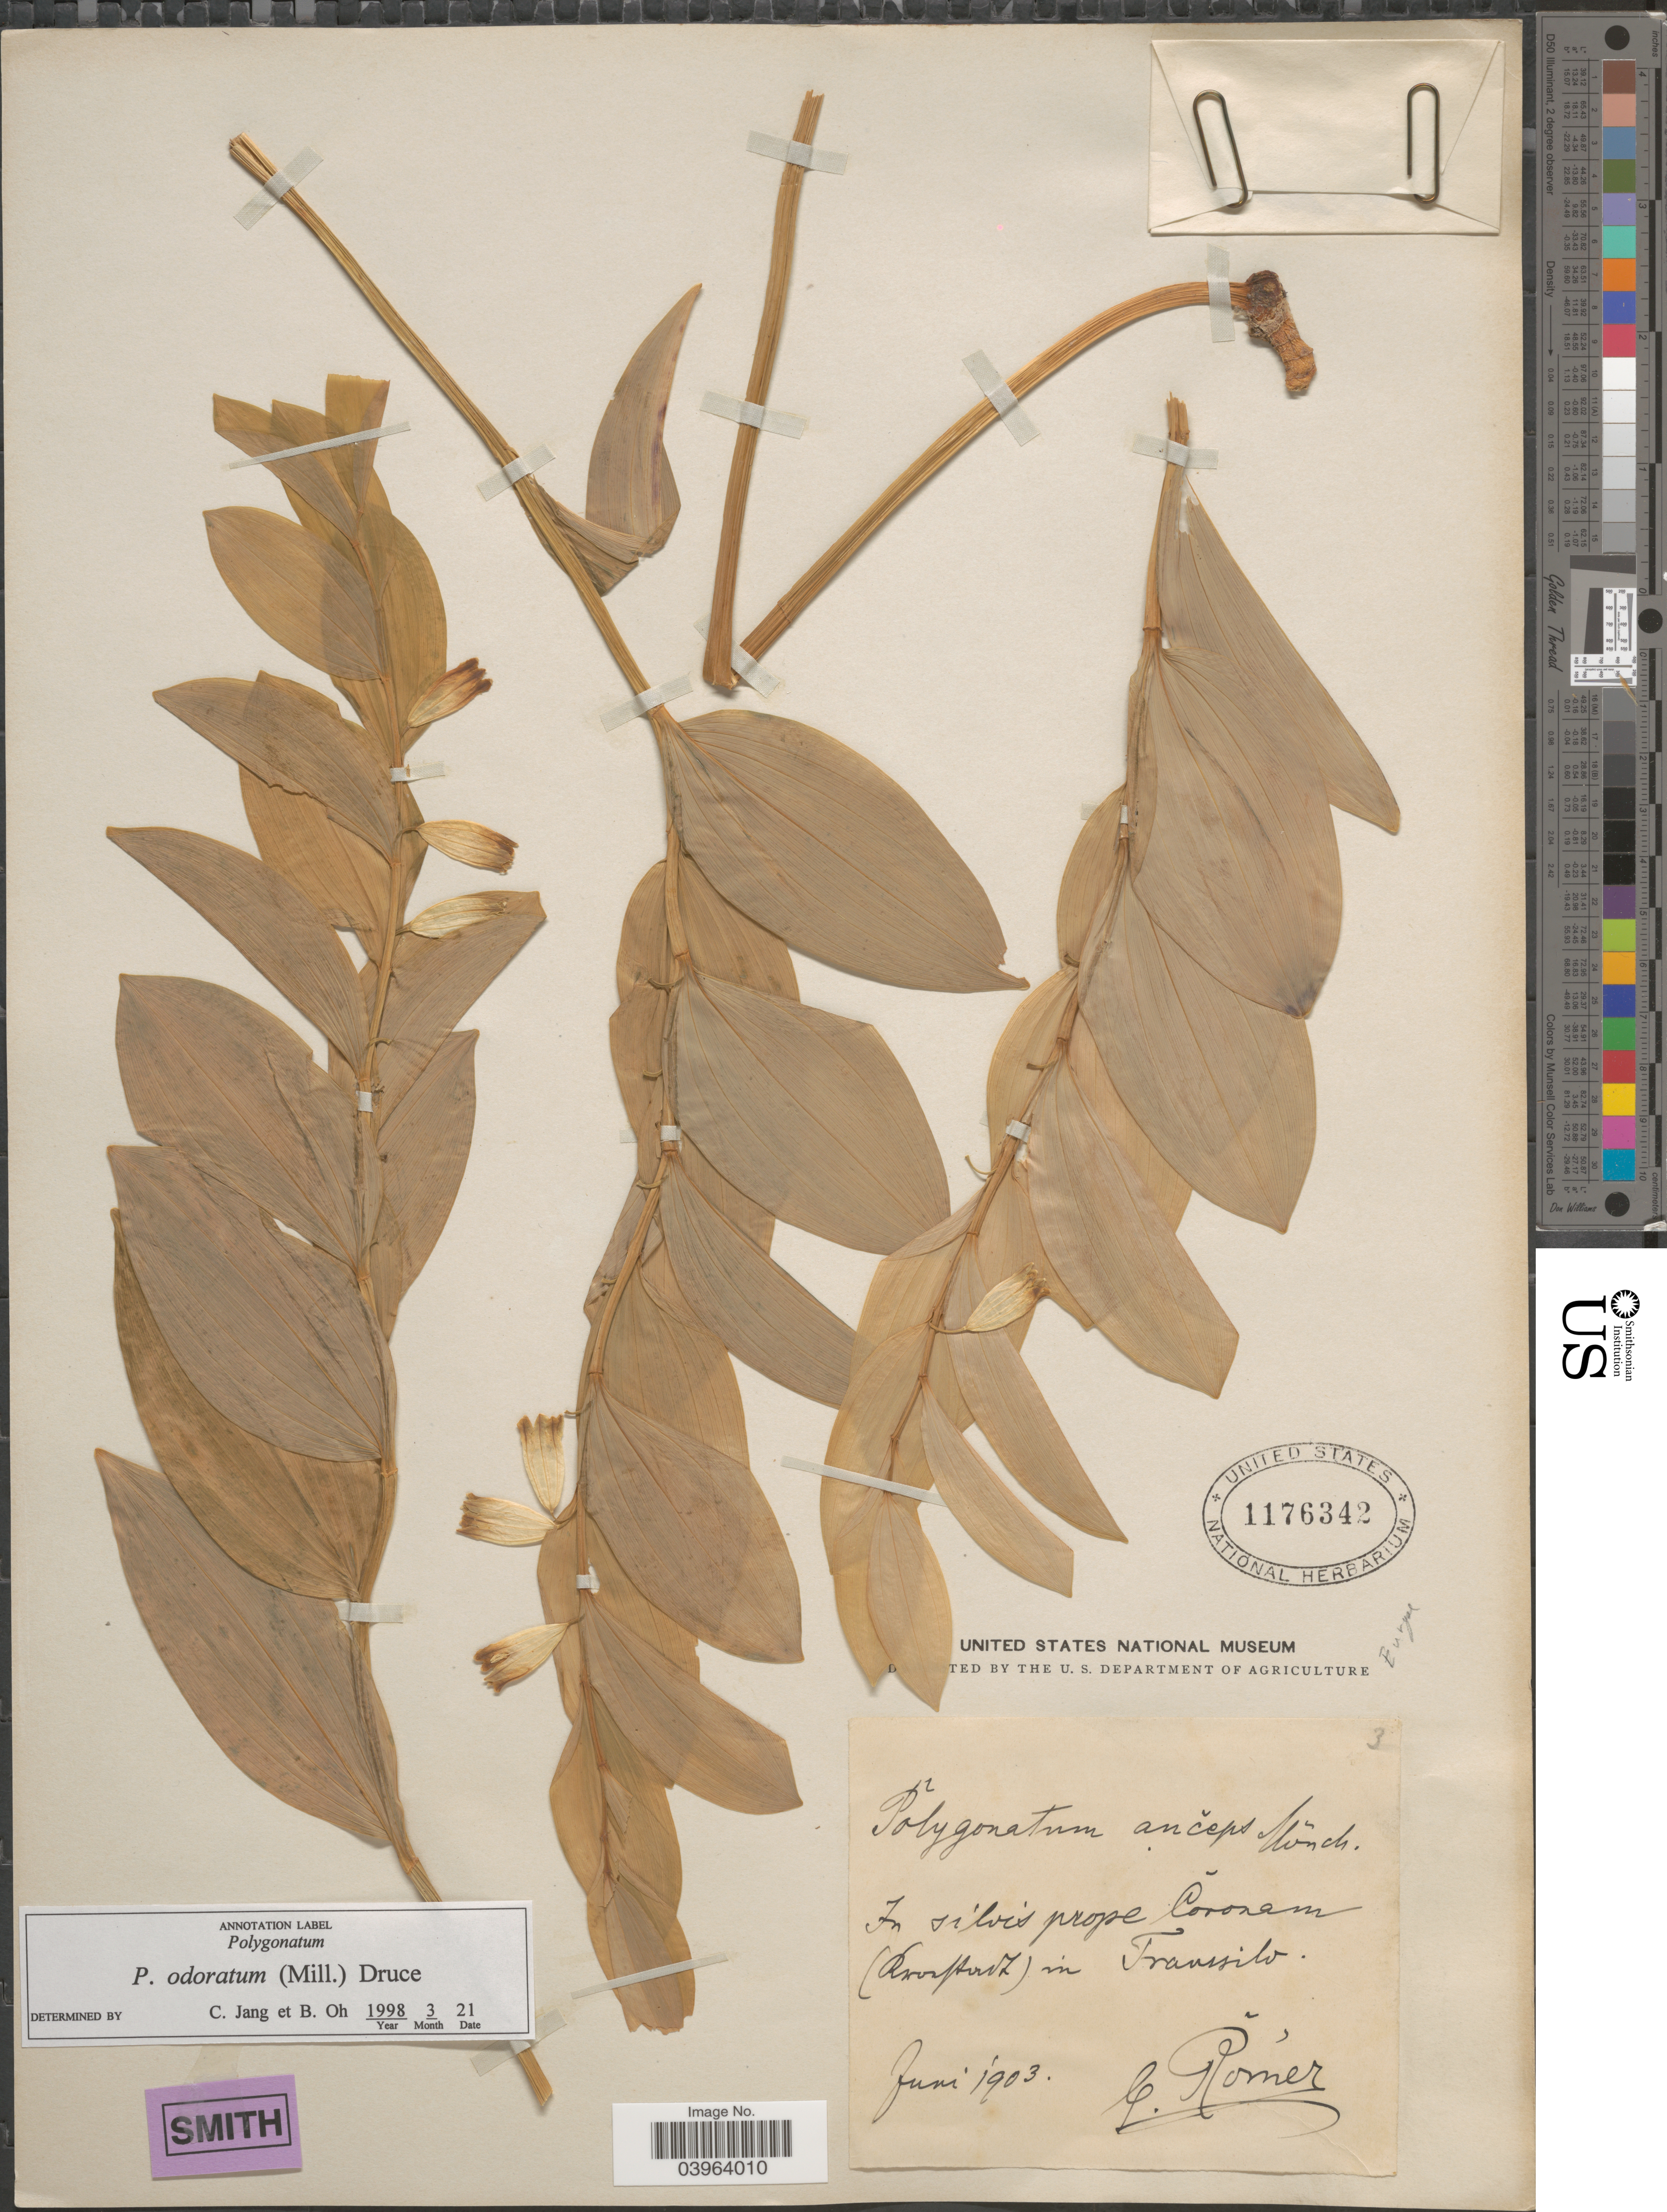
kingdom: Plantae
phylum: Tracheophyta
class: Liliopsida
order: Asparagales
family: Asparagaceae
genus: Polygonatum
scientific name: Polygonatum odoratum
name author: (Mill.) Druce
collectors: G. Romer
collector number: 3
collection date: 1903-06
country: Romania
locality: In silvis prope Coronam (Roodforst) in Transsilv.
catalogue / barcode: US 1176342